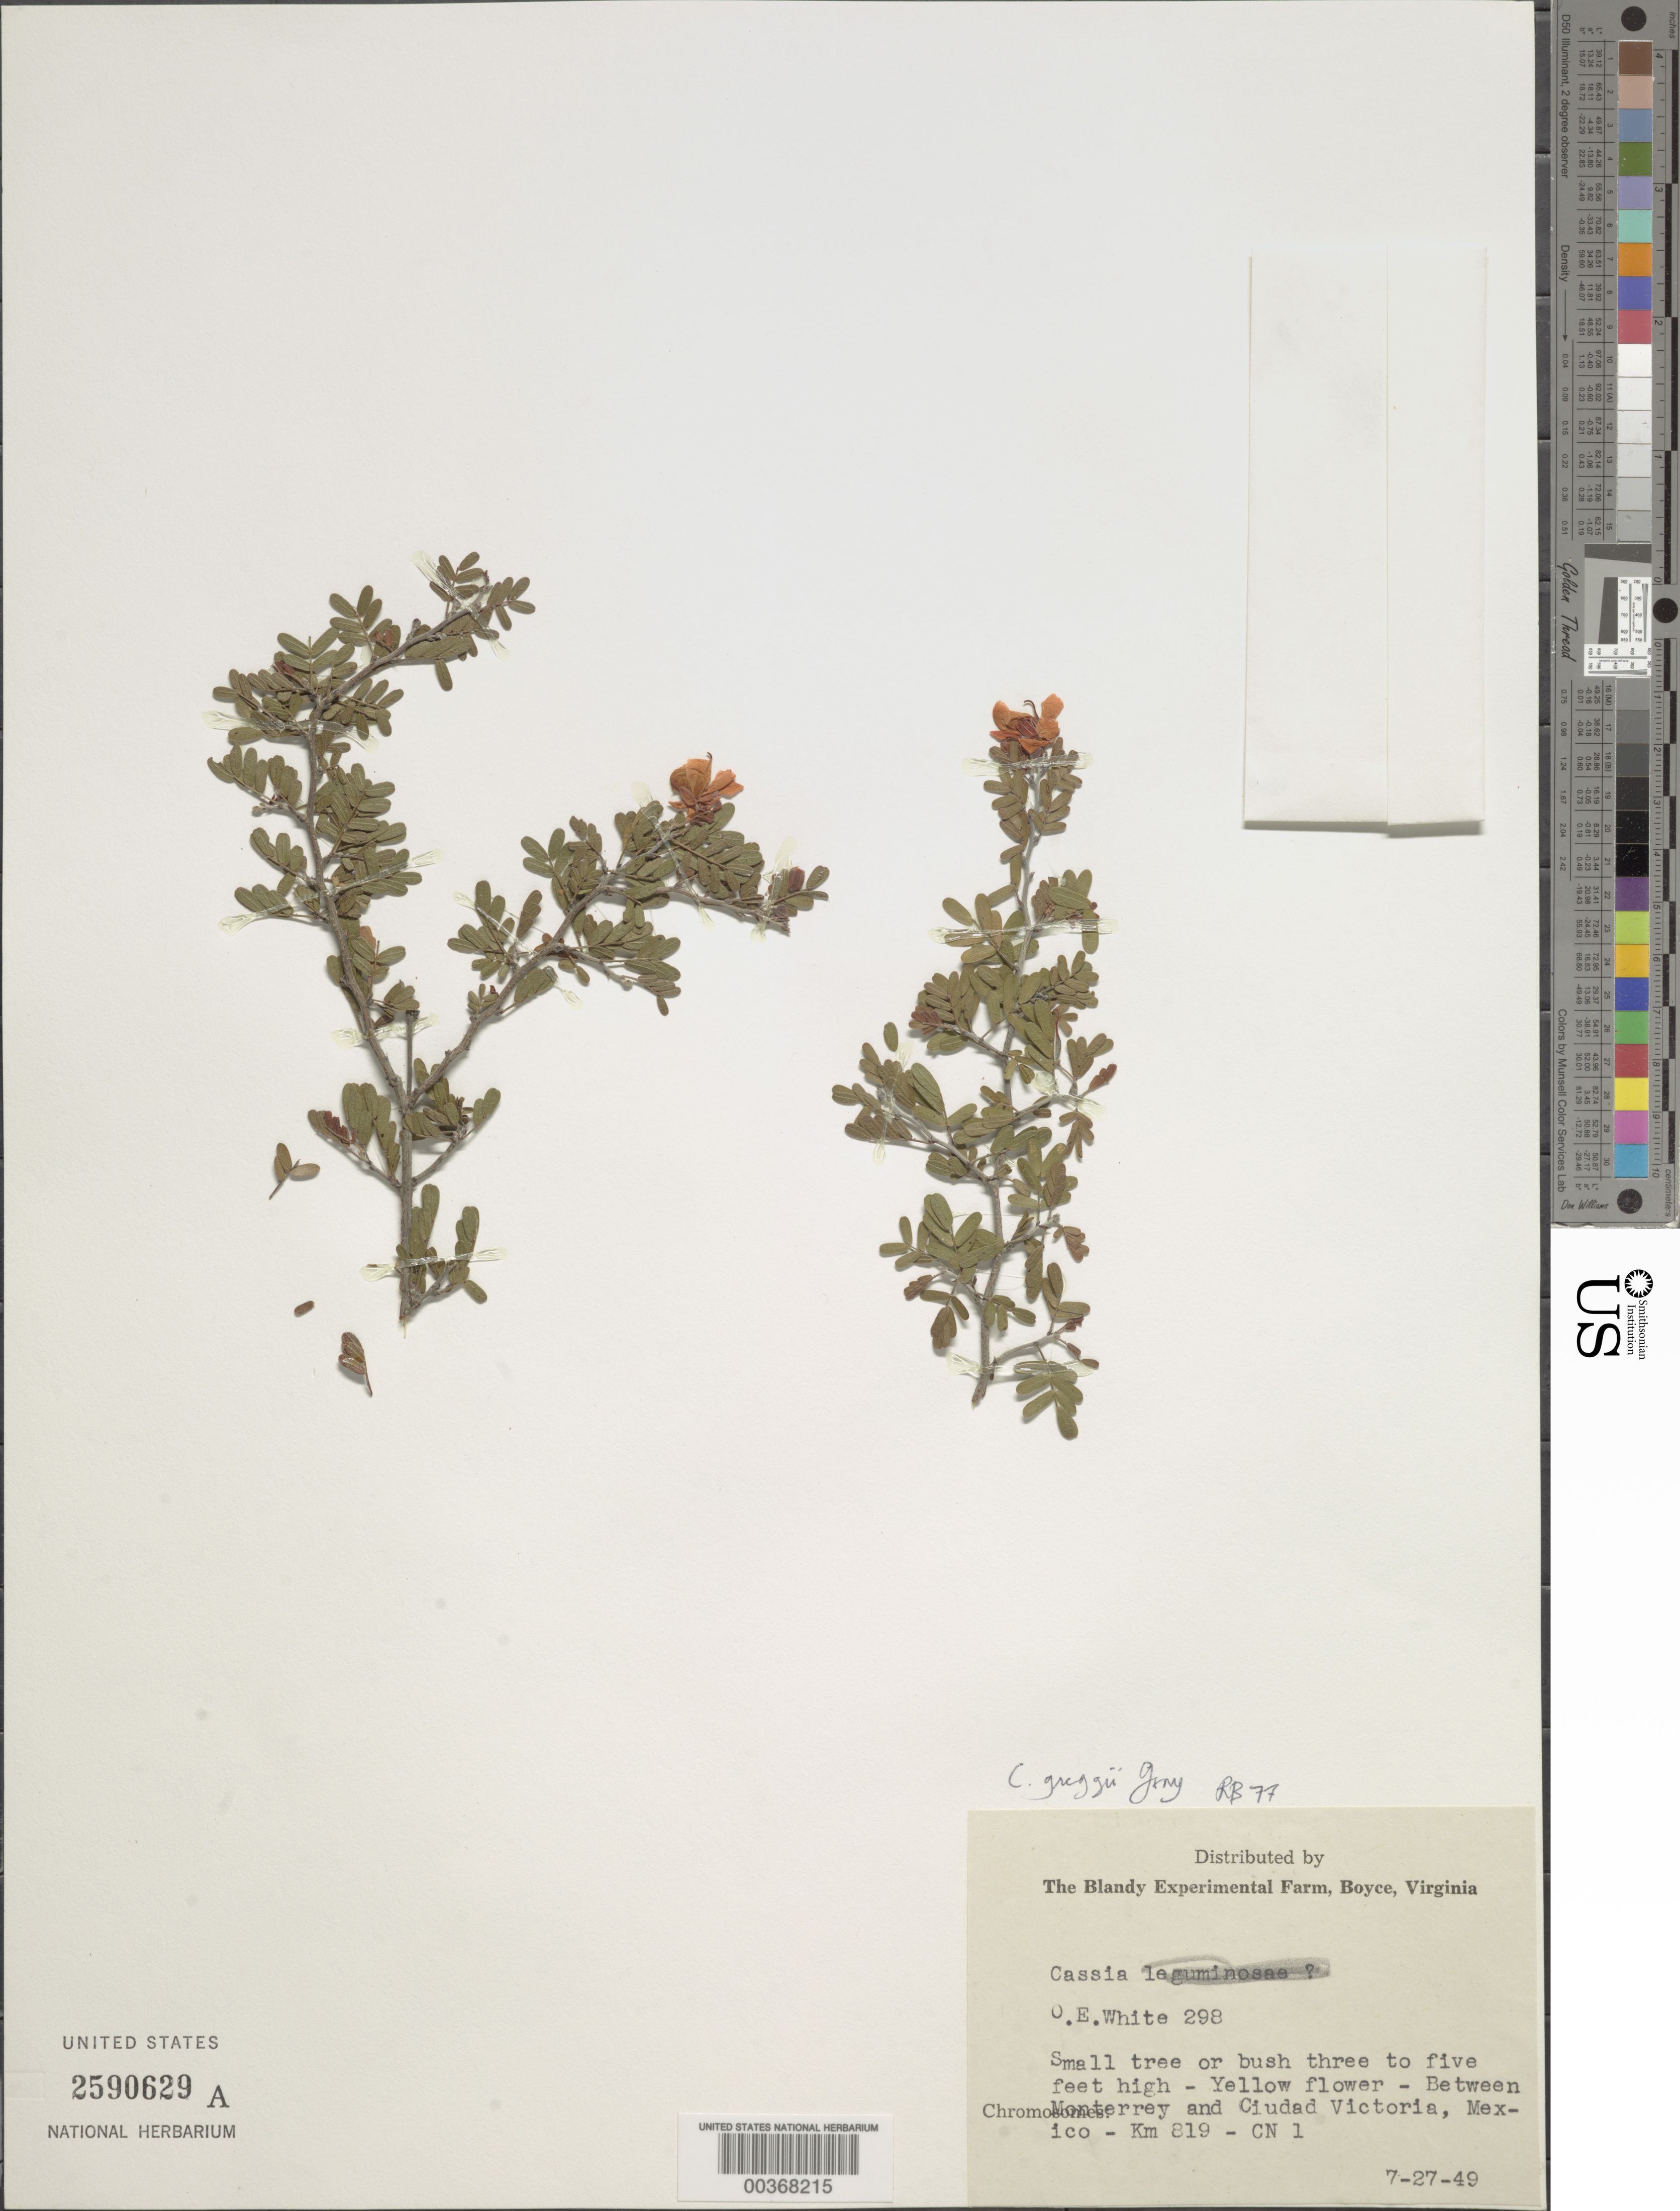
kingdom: Plantae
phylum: Tracheophyta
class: Magnoliopsida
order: Fabales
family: Fabaceae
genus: Chamaecrista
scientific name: Chamaecrista greggii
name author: (A. Gray) Pollard ex A. Heller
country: Mexico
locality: Between Monterrey and ciudad Victoria- km 819 -cn1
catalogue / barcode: US 2590629A